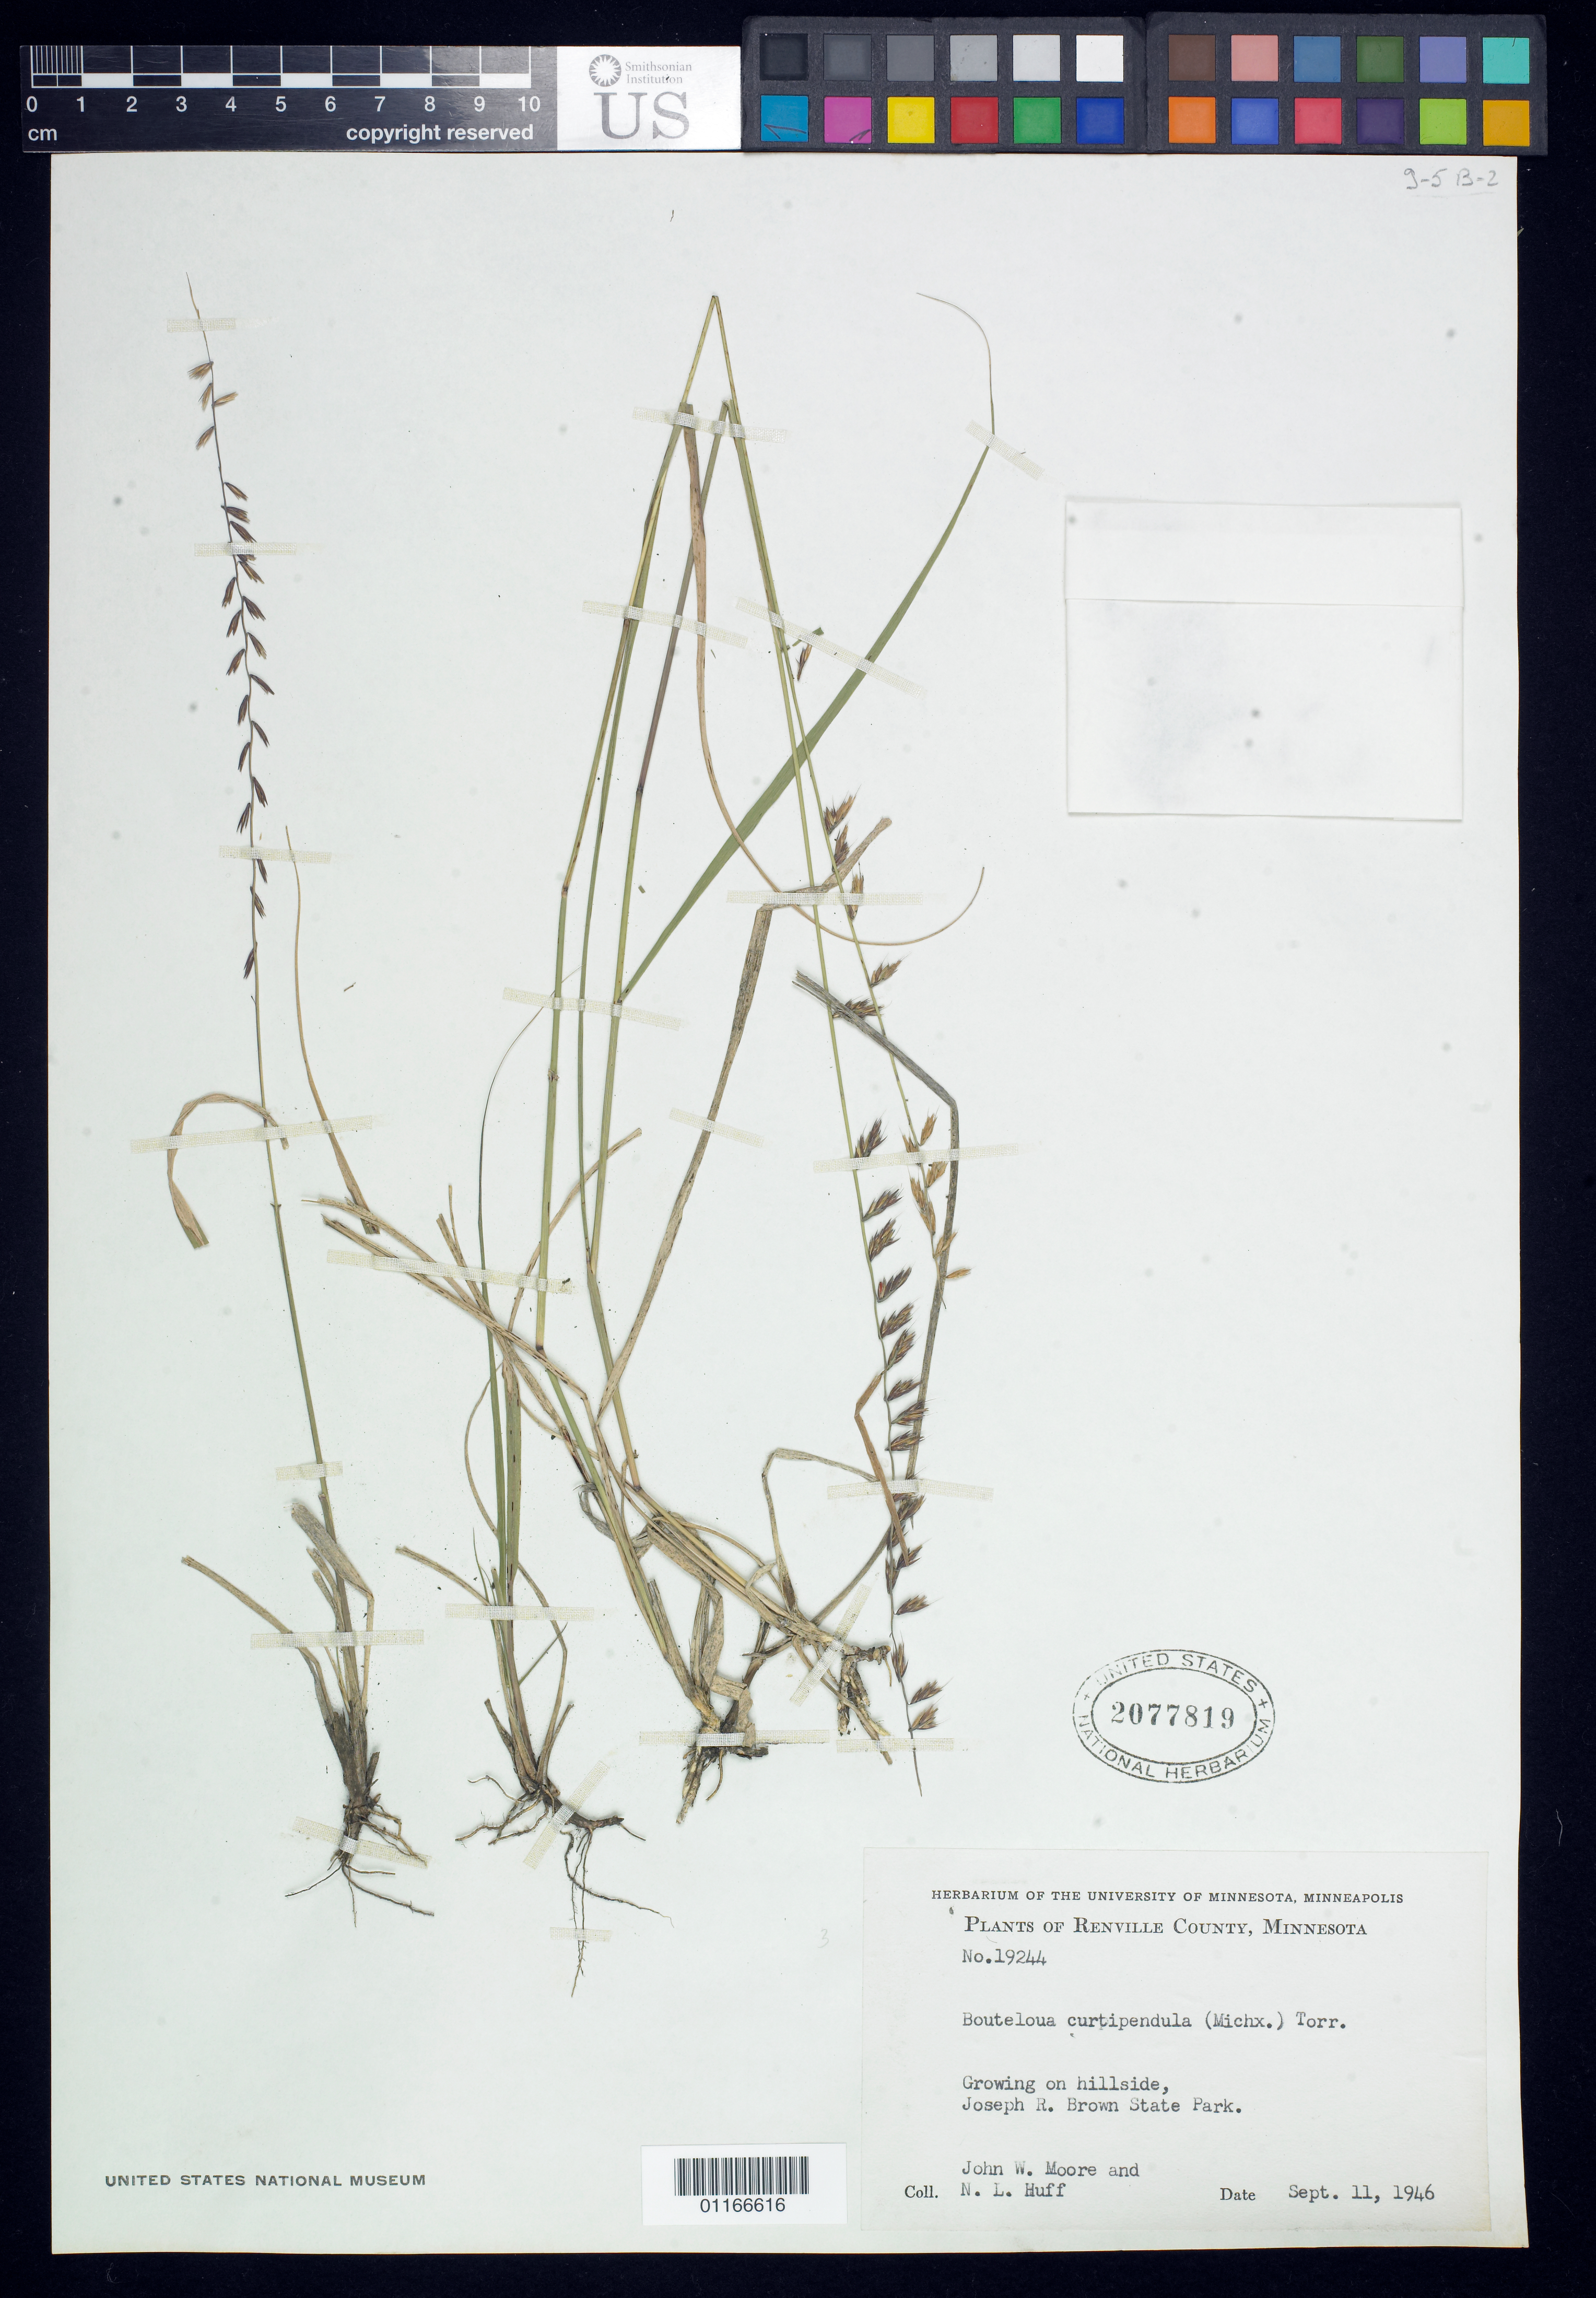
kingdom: Plantae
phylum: Tracheophyta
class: Liliopsida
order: Poales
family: Poaceae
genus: Bouteloua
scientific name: Bouteloua curtipendula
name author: (Michx.) Torr.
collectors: J. Moore & N. Huff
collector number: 19244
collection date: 1946-09-11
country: United States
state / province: Minnesota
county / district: Renville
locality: Joseph R. Brown State Park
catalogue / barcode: US 2077819